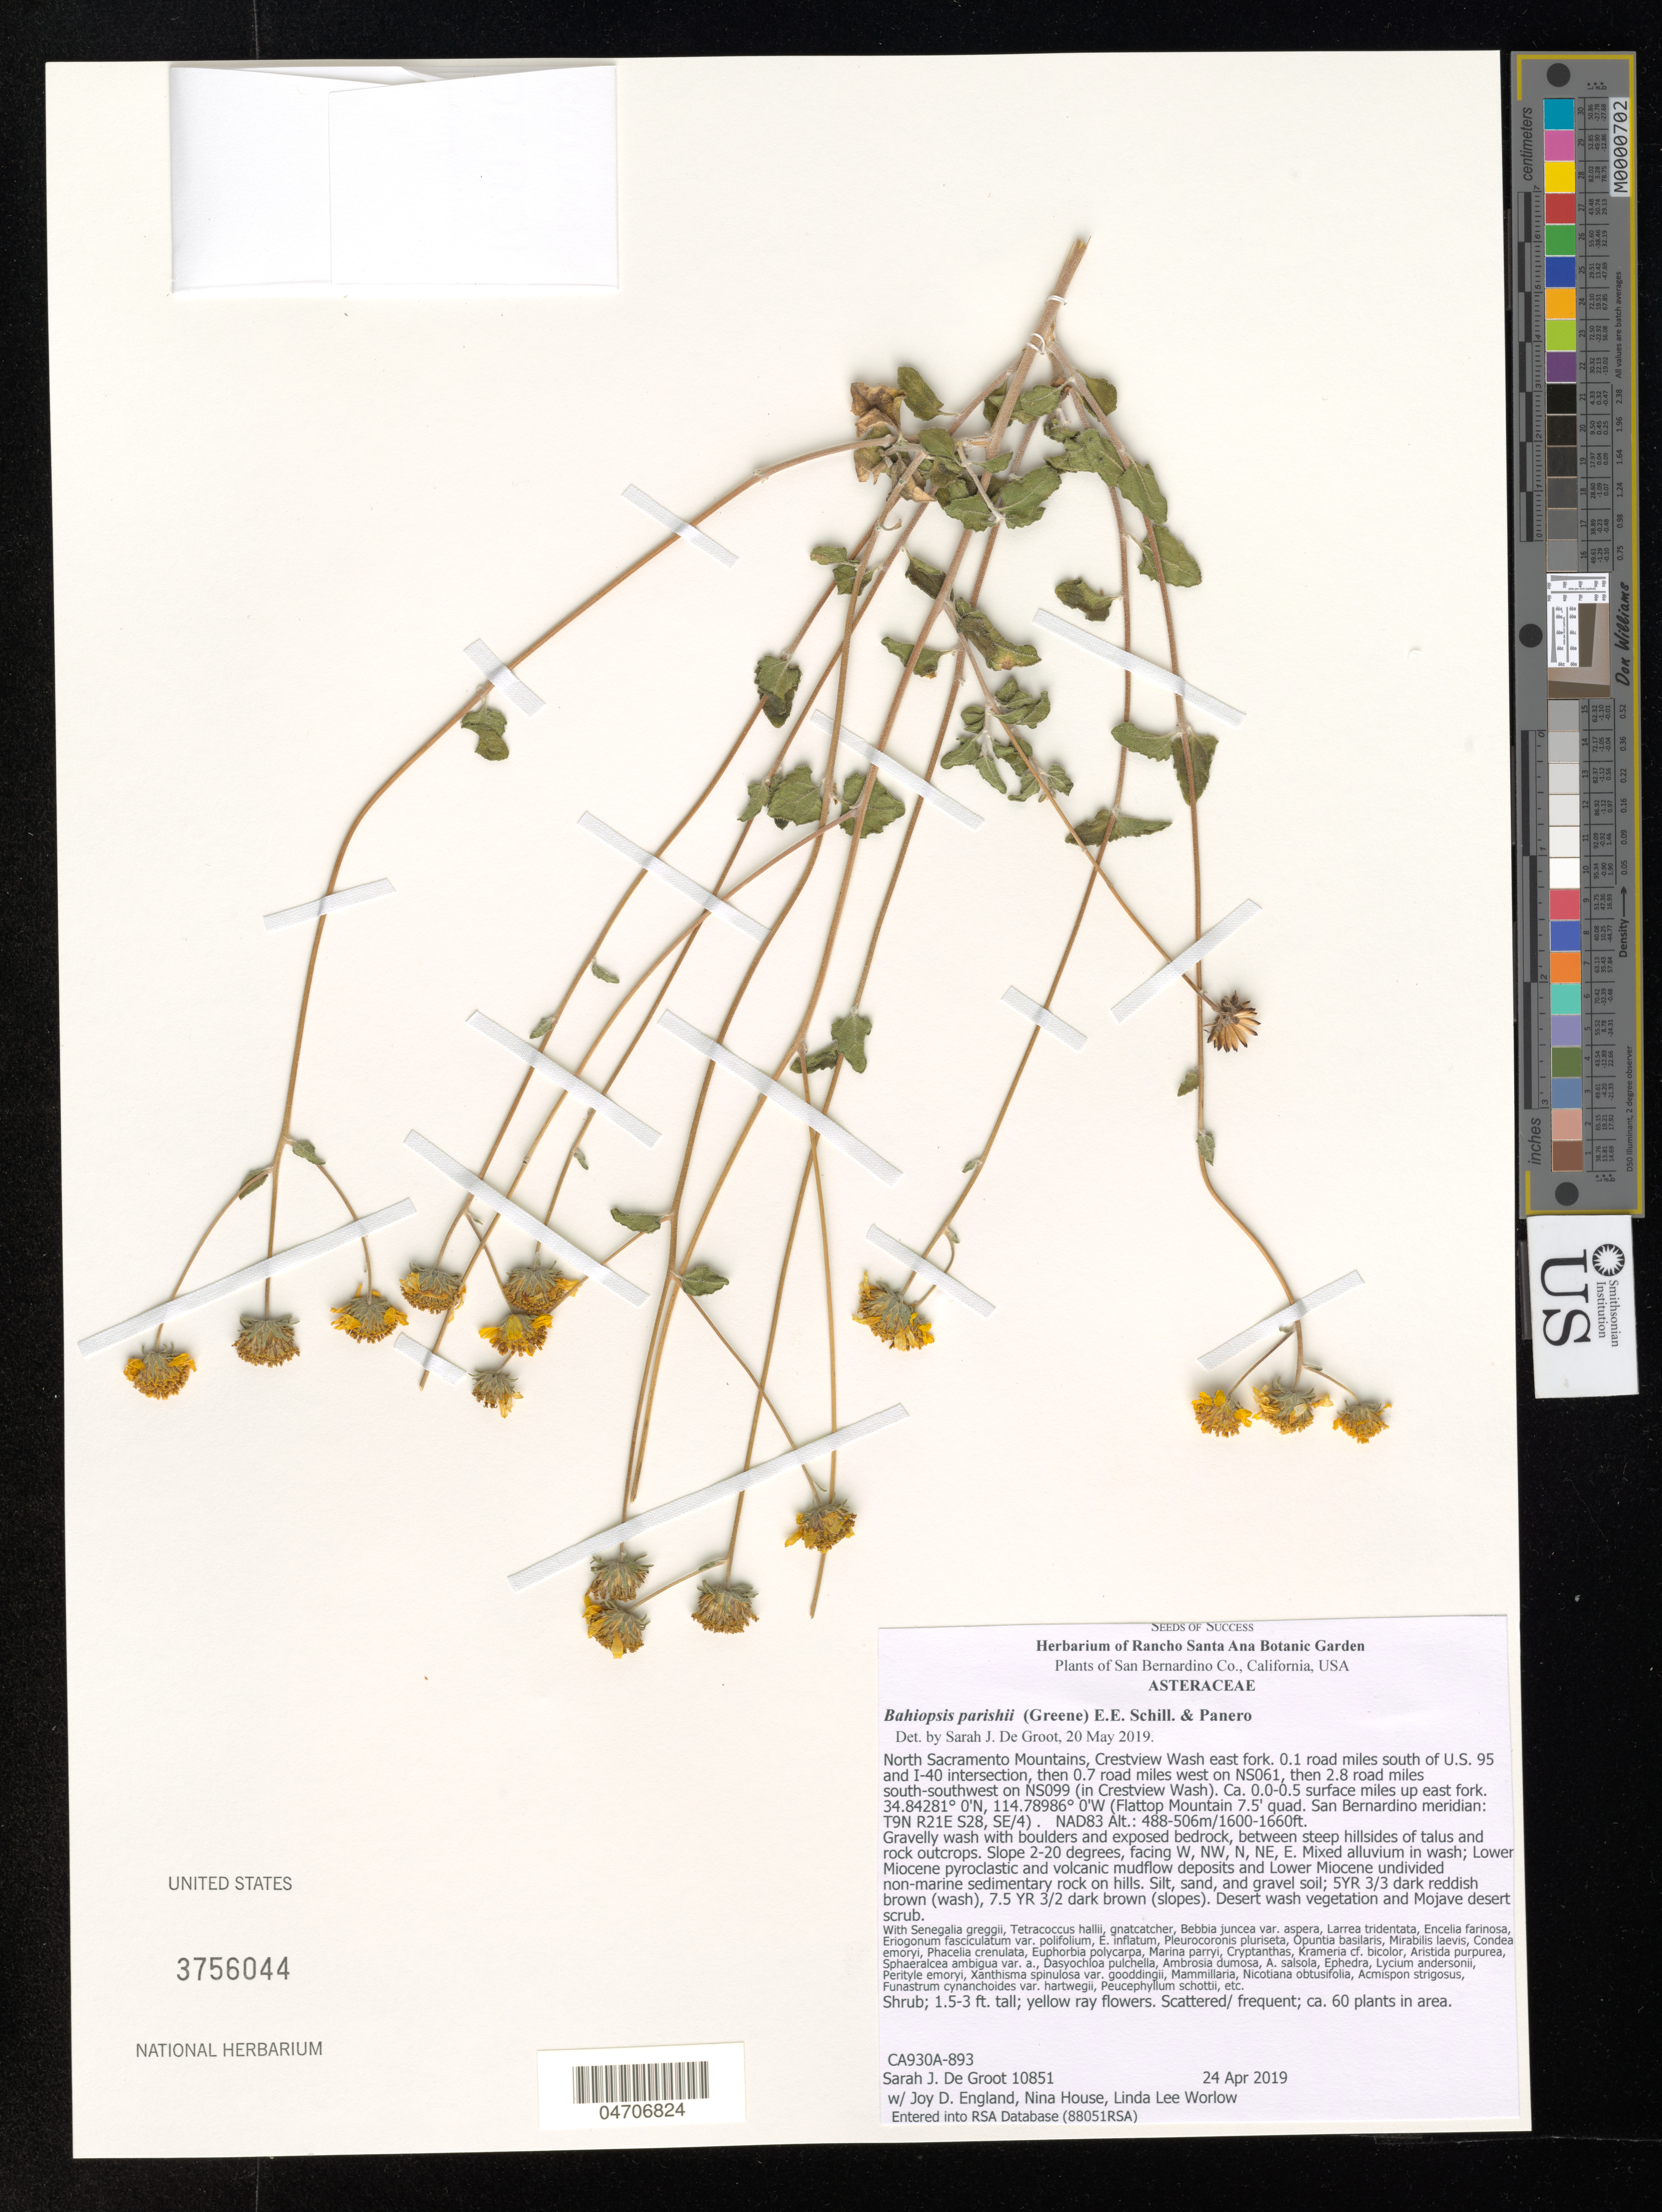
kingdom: Plantae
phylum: Tracheophyta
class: Magnoliopsida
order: Asterales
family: Asteraceae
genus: Bahiopsis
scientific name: Bahiopsis parishii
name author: (S.W. Greene) E.E. Schill. & Panero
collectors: S. De Groot, J. England, N. House & L. Worlow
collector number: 10851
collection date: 2019-04-24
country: United States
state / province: California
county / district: San Bernardino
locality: San Bernardino Co. North Sacramento Mountains, Crestview Wash east fork. 0.1 road miles south of U.S. 95 and I-40 intersection, then 0.7 road miles west on NS061, then 2.8 road miles south-southwest on NS099 (in Crestview Wash). Ca. 0.0-0.5 surface miles up east fork. (Flattop Mountain 7.5' quad. San Bernardino meridian: T9N R21E S28, SE/4).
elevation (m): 488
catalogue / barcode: US 3756044